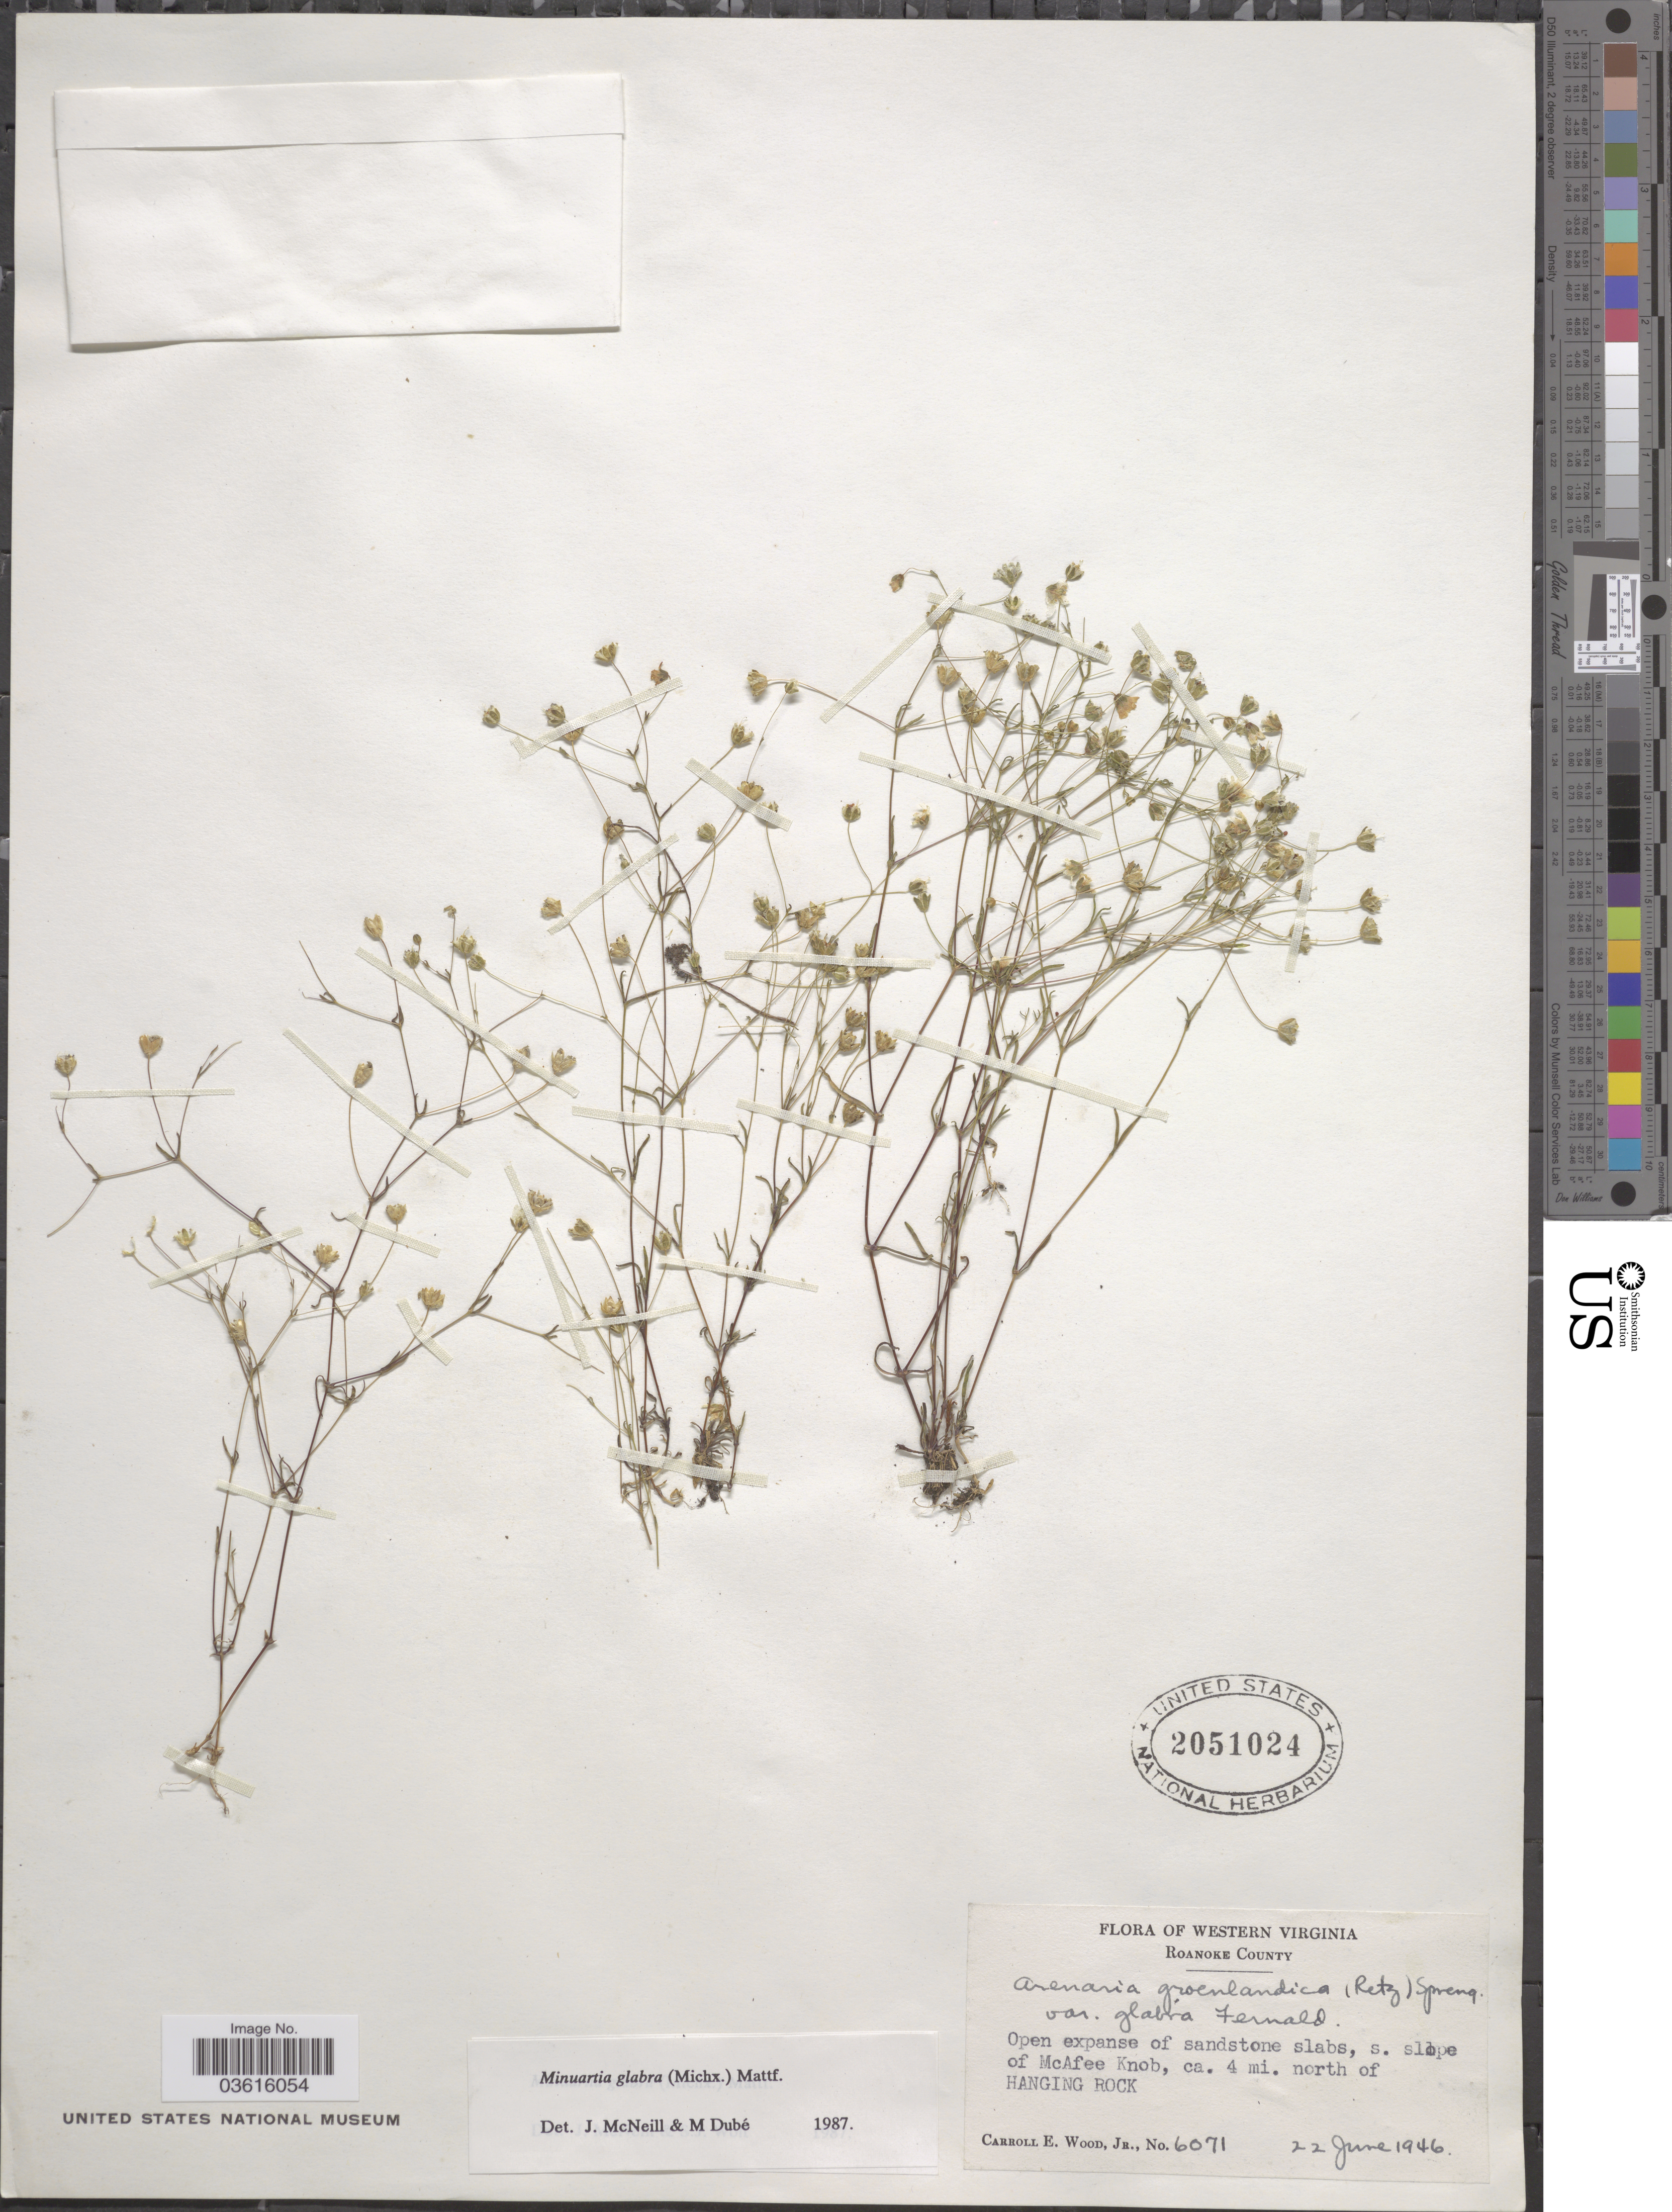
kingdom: Plantae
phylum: Tracheophyta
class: Magnoliopsida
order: Caryophyllales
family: Caryophyllaceae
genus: Minuartia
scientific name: Minuartia glabra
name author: (Michx.) Mattf.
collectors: C. Wood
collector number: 6071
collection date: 1946-06-22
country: United States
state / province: Virginia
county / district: Roanoke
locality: Western Virginia. S. slope of McAfee Knob, ca. 4 mi. N of Hanging Rock.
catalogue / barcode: US 2051024